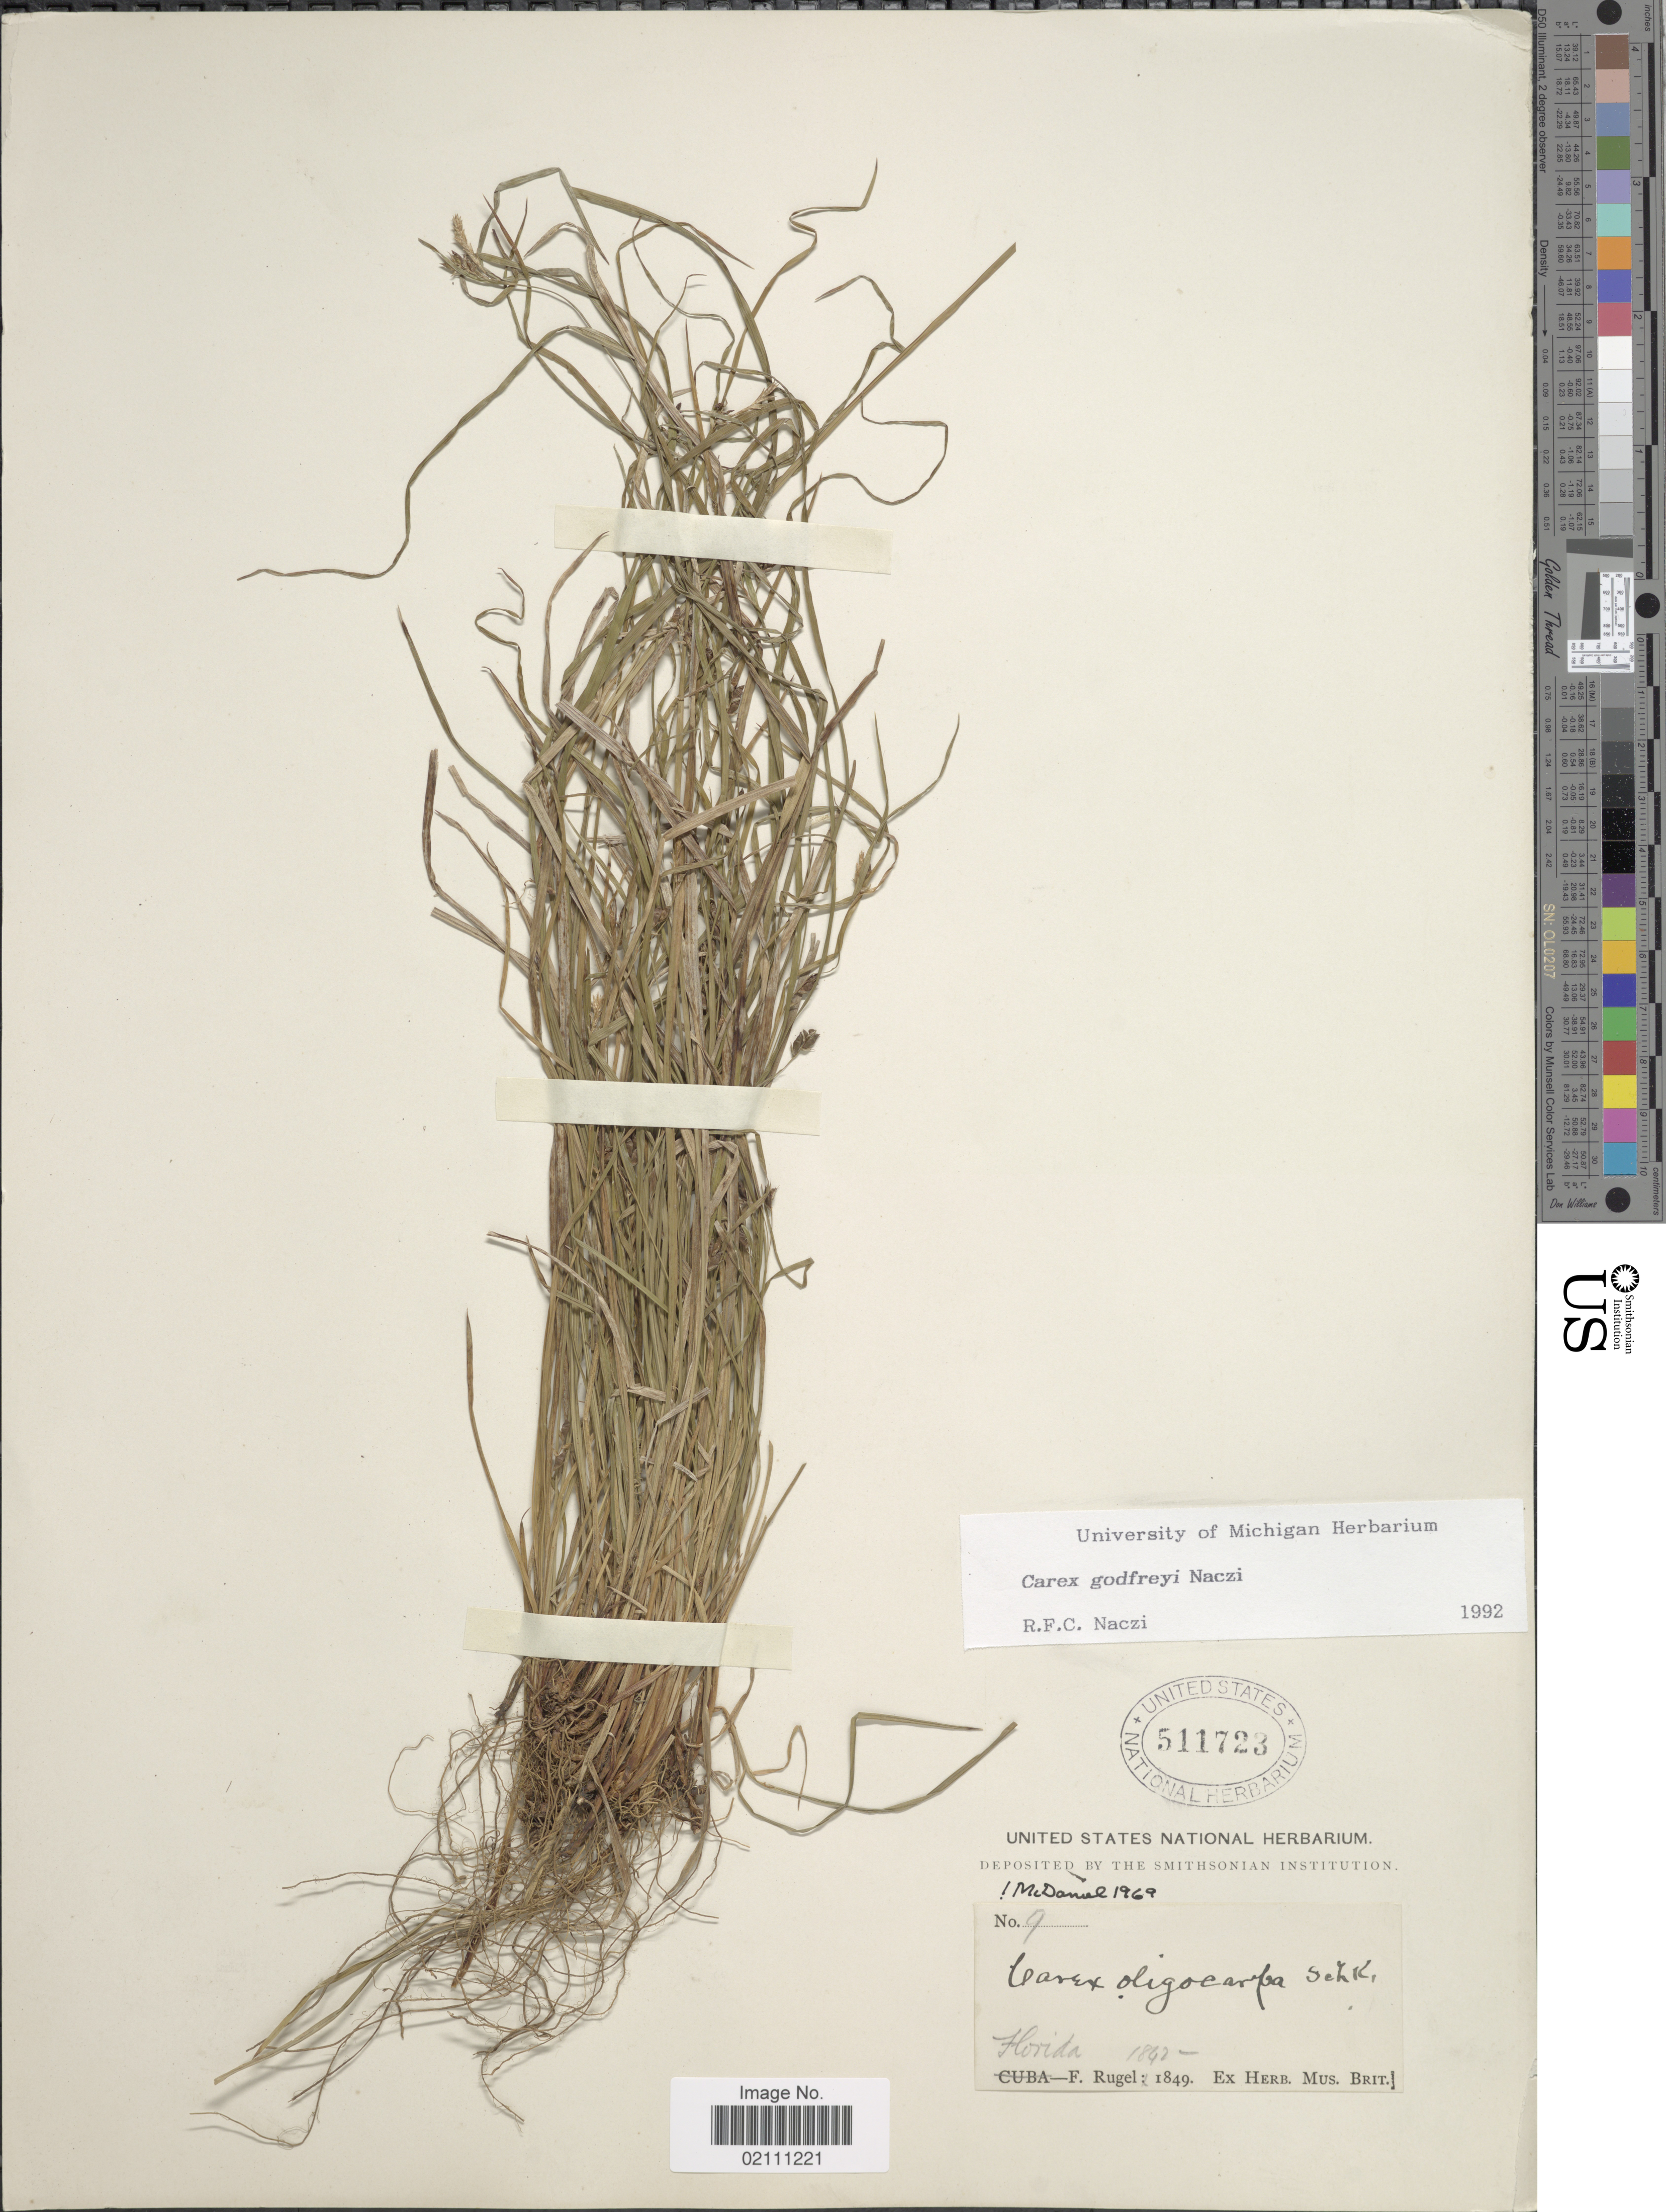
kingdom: Plantae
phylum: Tracheophyta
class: Liliopsida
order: Poales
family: Cyperaceae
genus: Carex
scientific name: Carex godfreyi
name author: Naczi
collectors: F. Rugel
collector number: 9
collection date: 1842/1849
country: United States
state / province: Florida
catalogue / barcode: US 511723